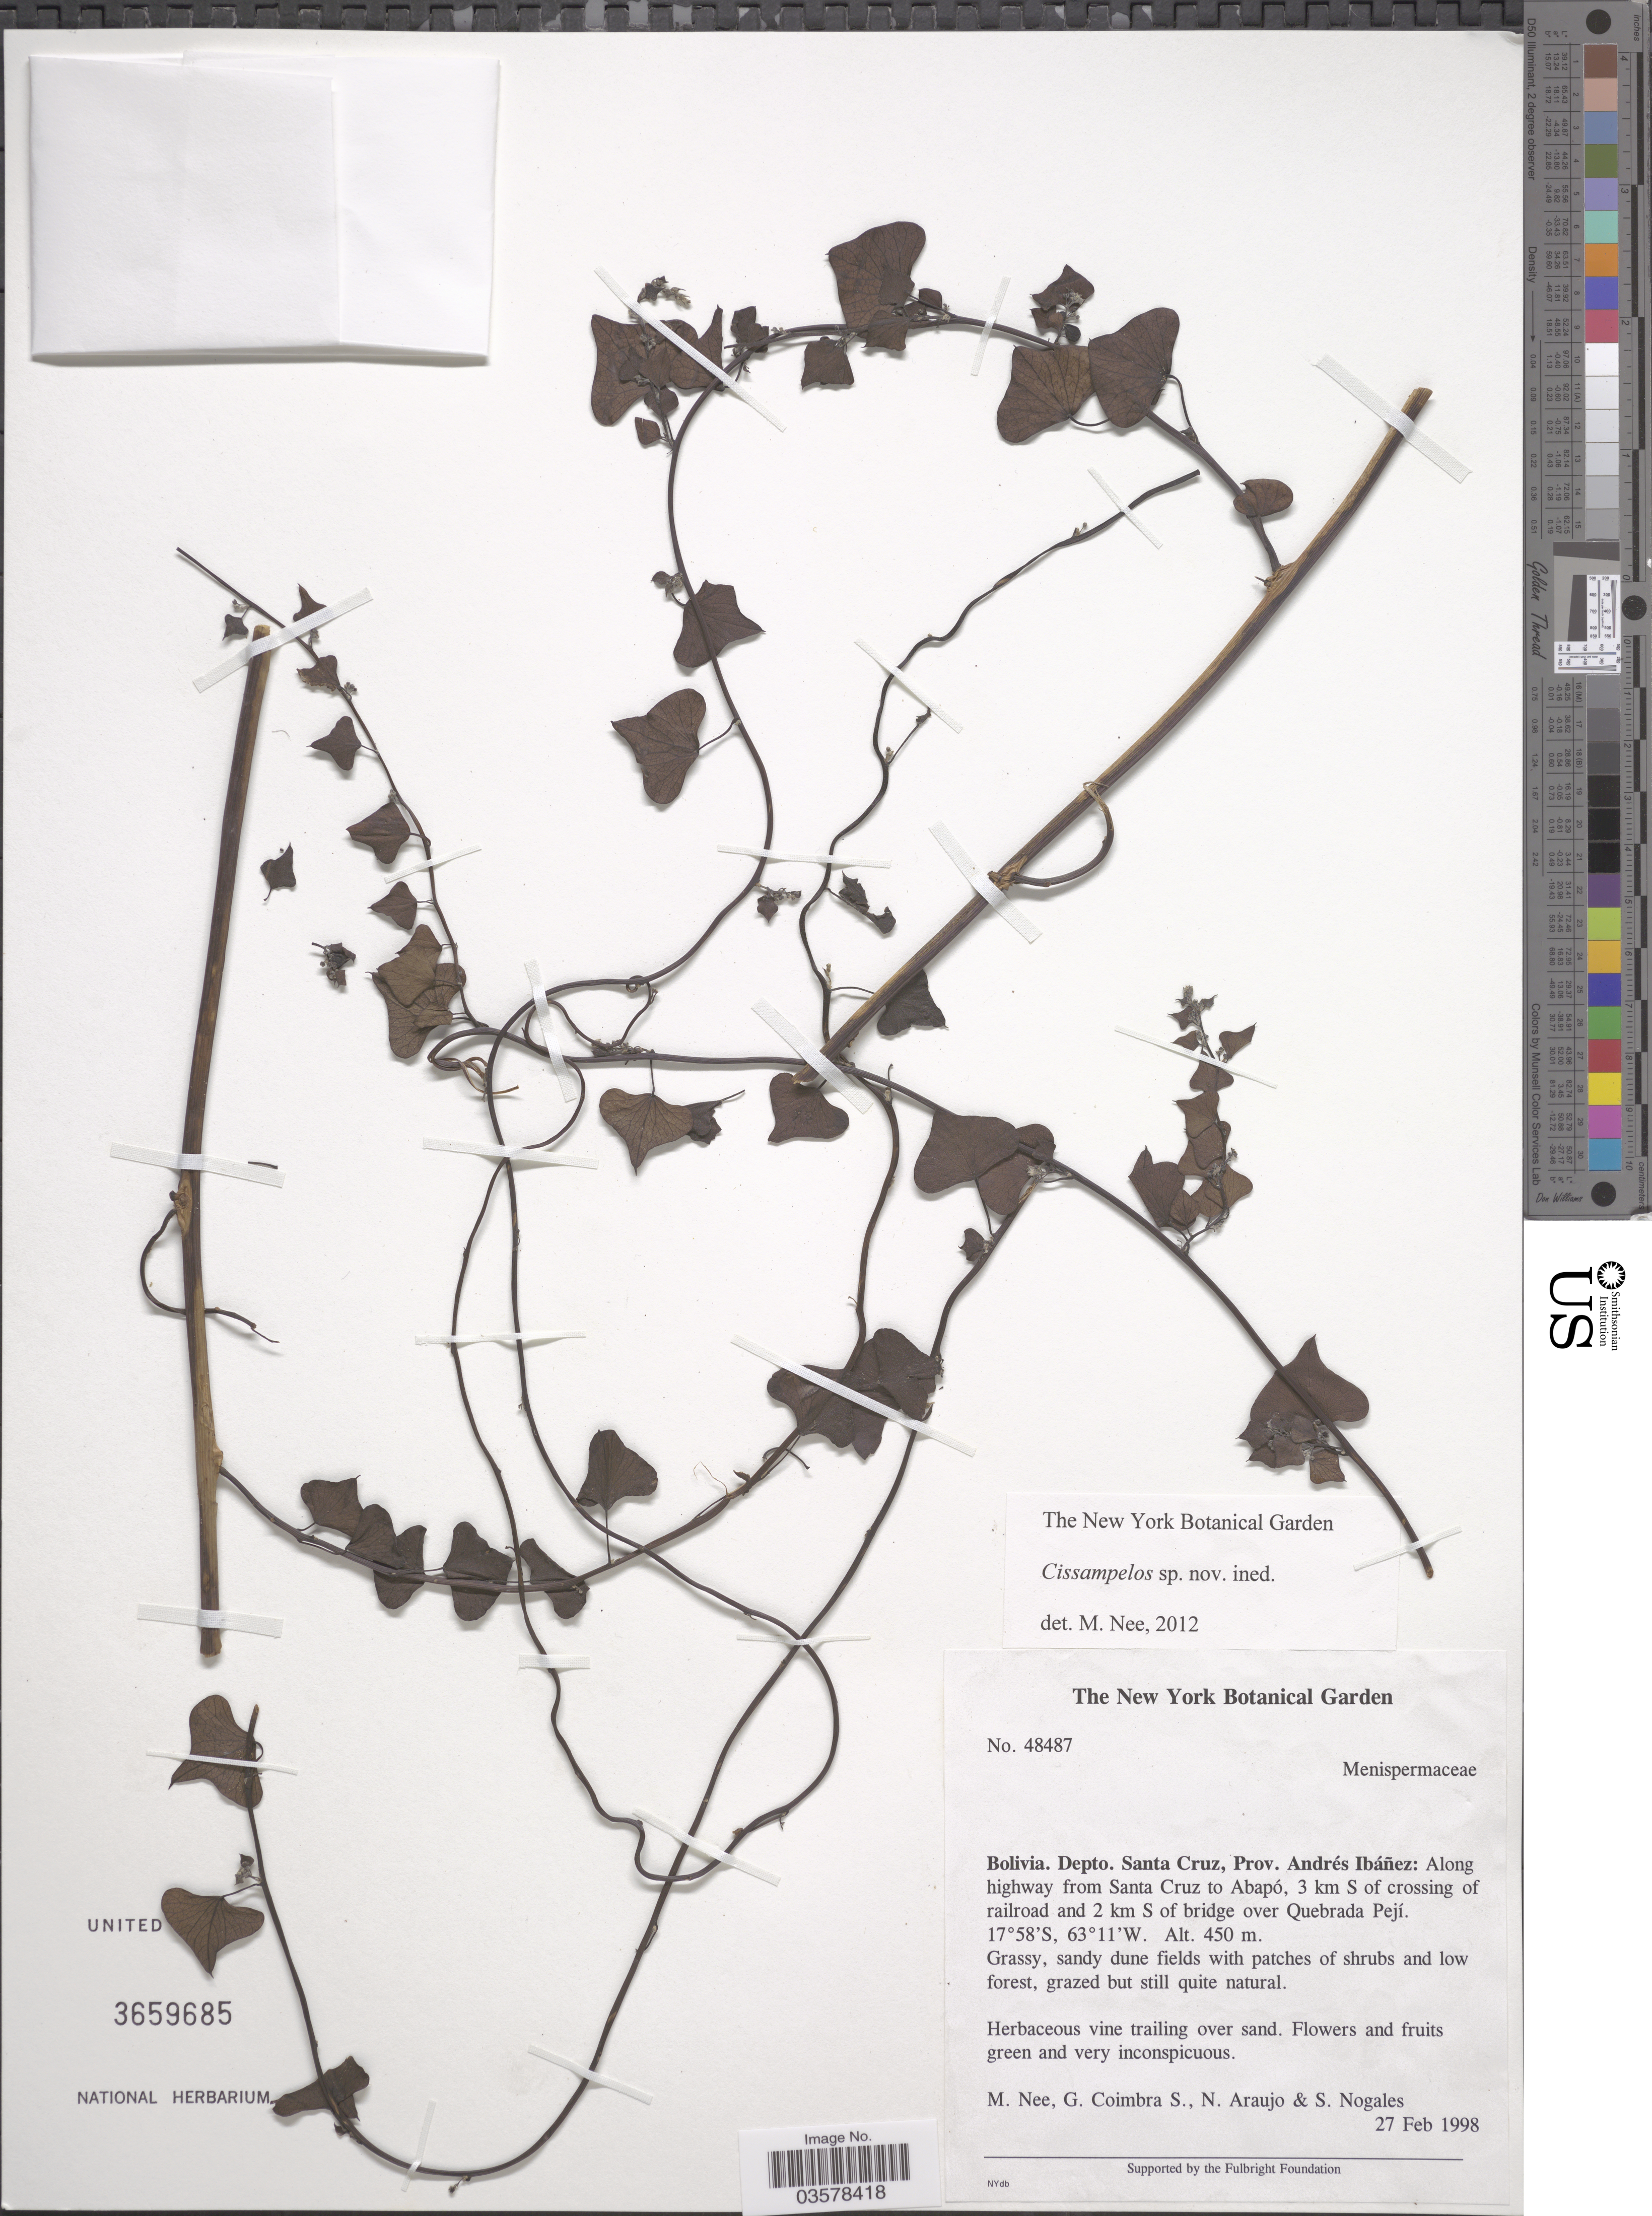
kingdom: Plantae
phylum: Tracheophyta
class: Magnoliopsida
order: Ranunculales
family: Menispermaceae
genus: Cissampelos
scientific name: Cissampelos sp.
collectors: M. Nee, G. Coimbra S., N. Araujo & S. Nogales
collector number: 48487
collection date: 1998-02-27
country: Bolivia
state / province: Santa Cruz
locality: Depto. Santa Cruz, Prov. Andrés Ibáñez: Along highway from Santa Cruz to Abapó, 3 km S of crossing of railroad and 2 km S of bridge over Quebrada Pejí.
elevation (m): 450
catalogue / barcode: US 3659685